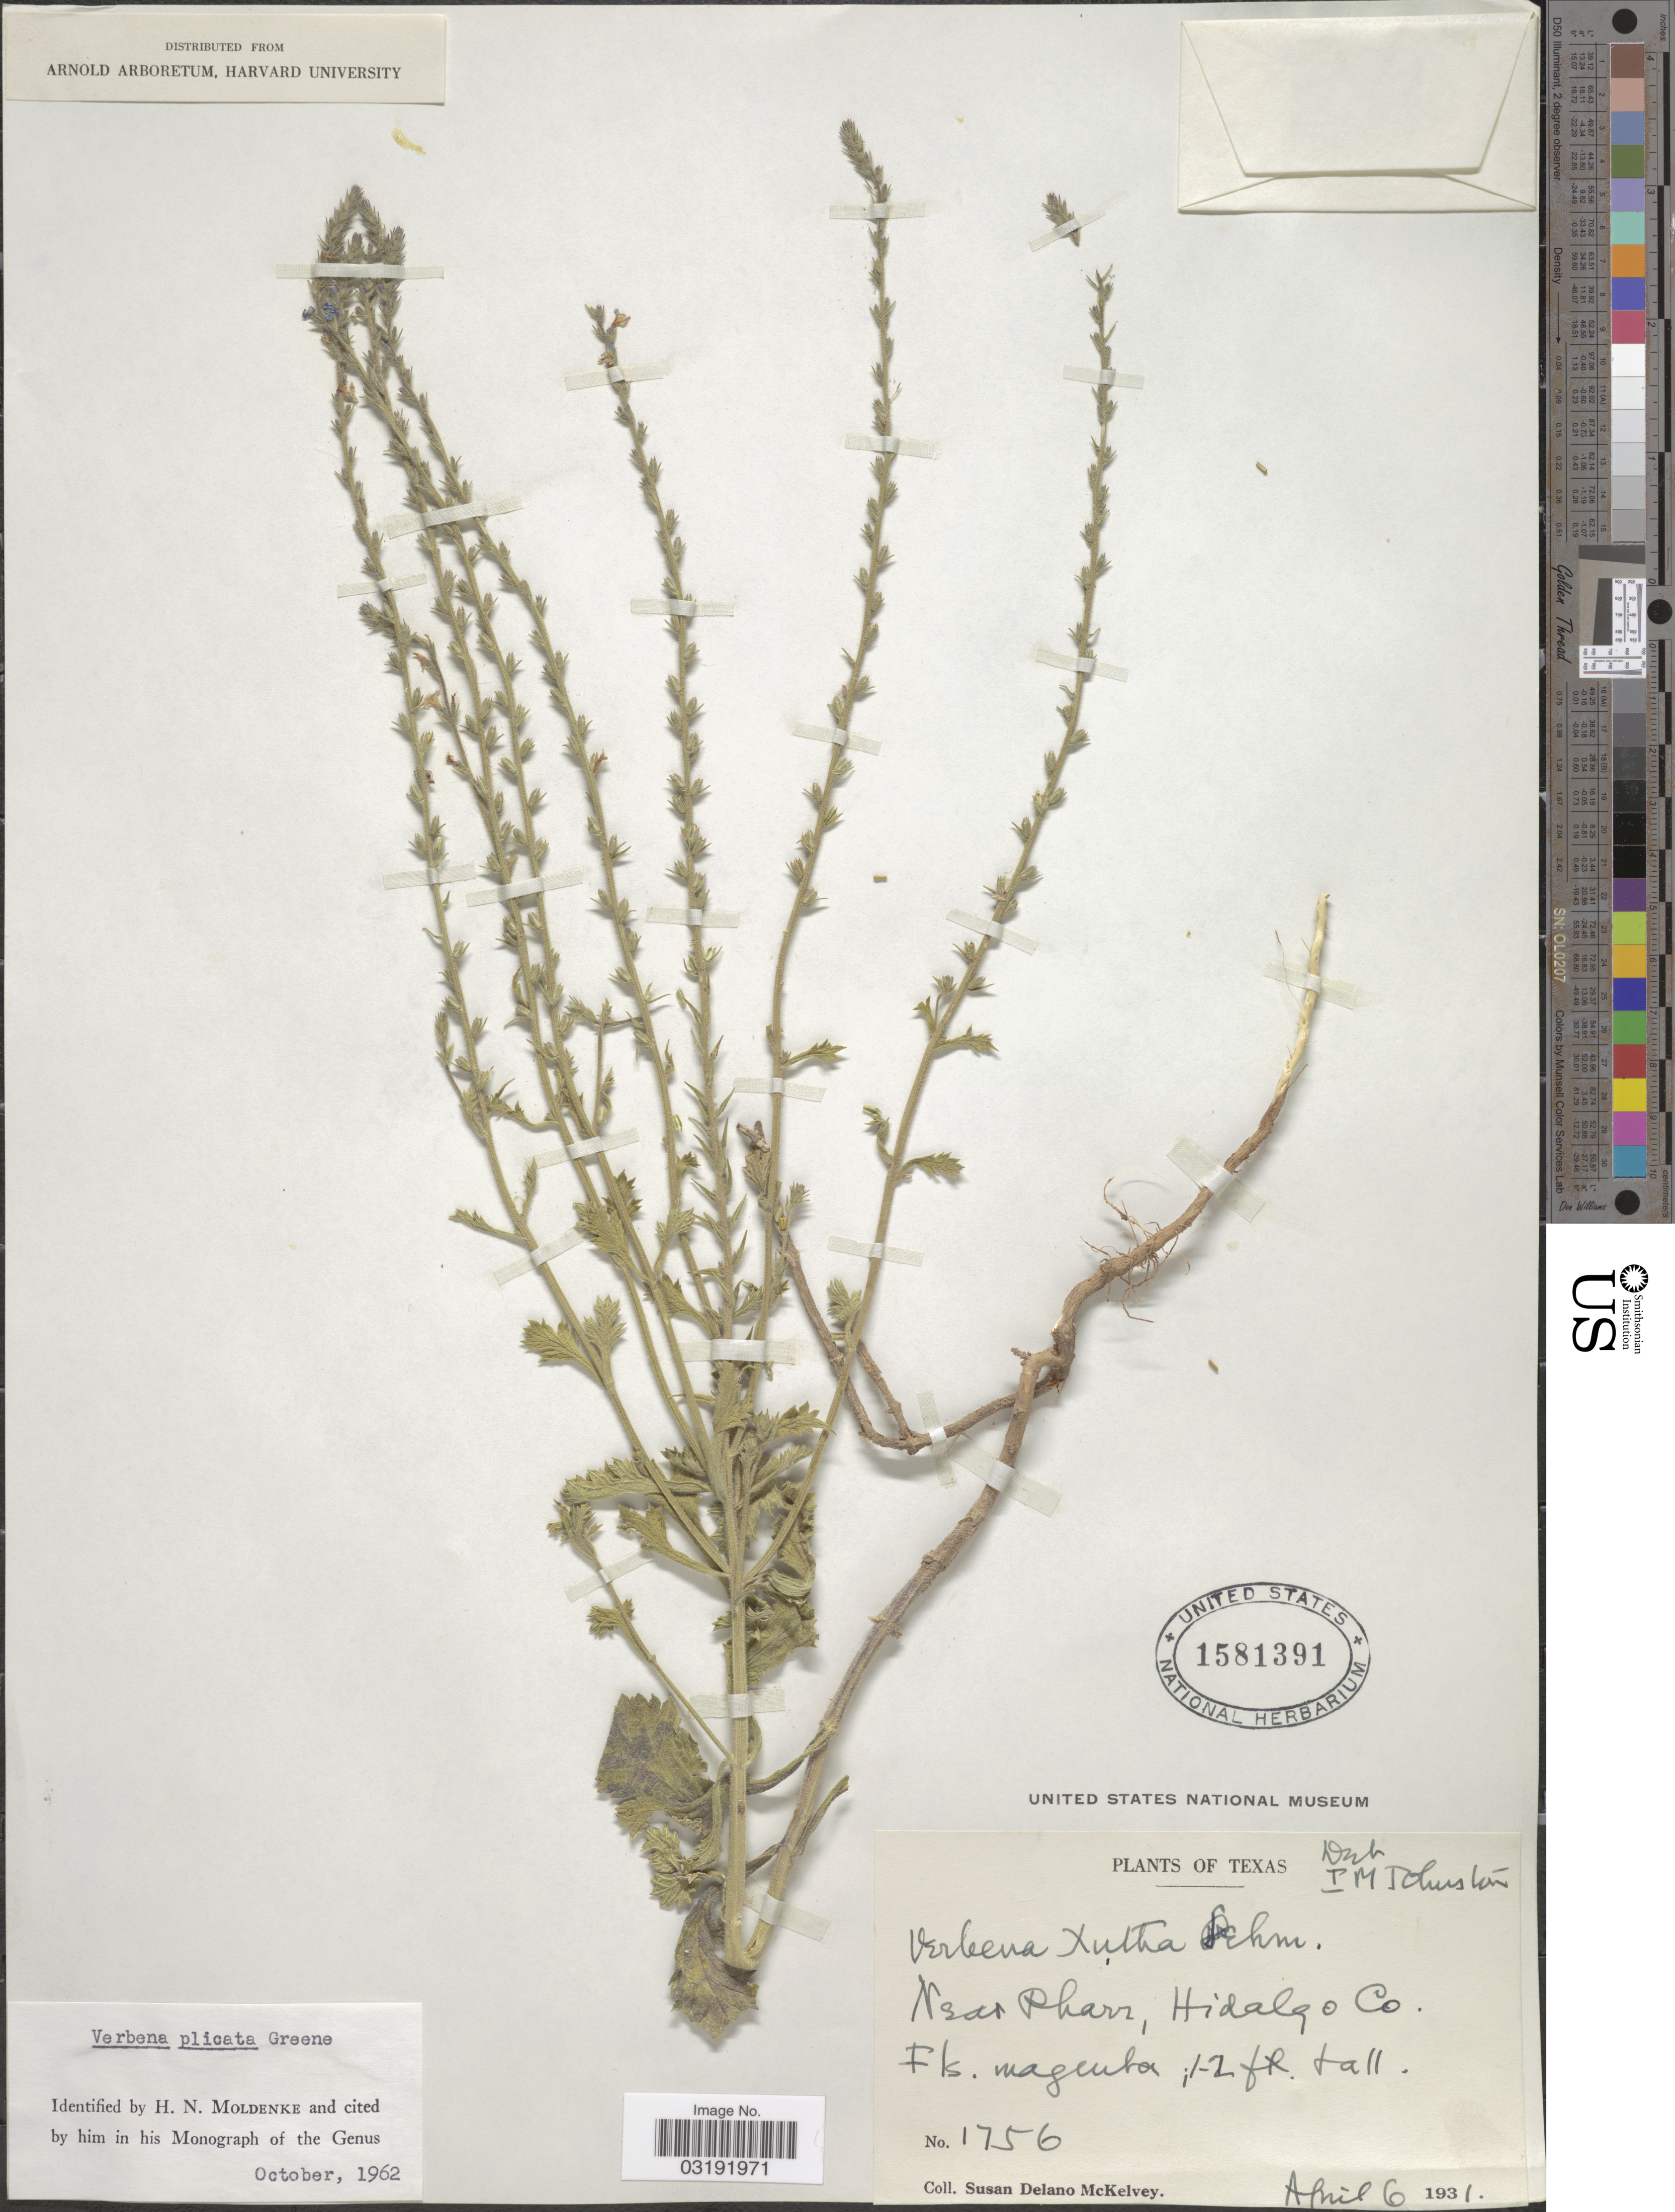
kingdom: Plantae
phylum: Tracheophyta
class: Magnoliopsida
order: Lamiales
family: Verbenaceae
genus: Verbena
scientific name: Verbena plicata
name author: Greene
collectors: S. A. McKelvey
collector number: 1756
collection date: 1931-04-06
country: United States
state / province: Texas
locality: Near Pharr, Hidalgo Co.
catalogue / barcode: US 1581391